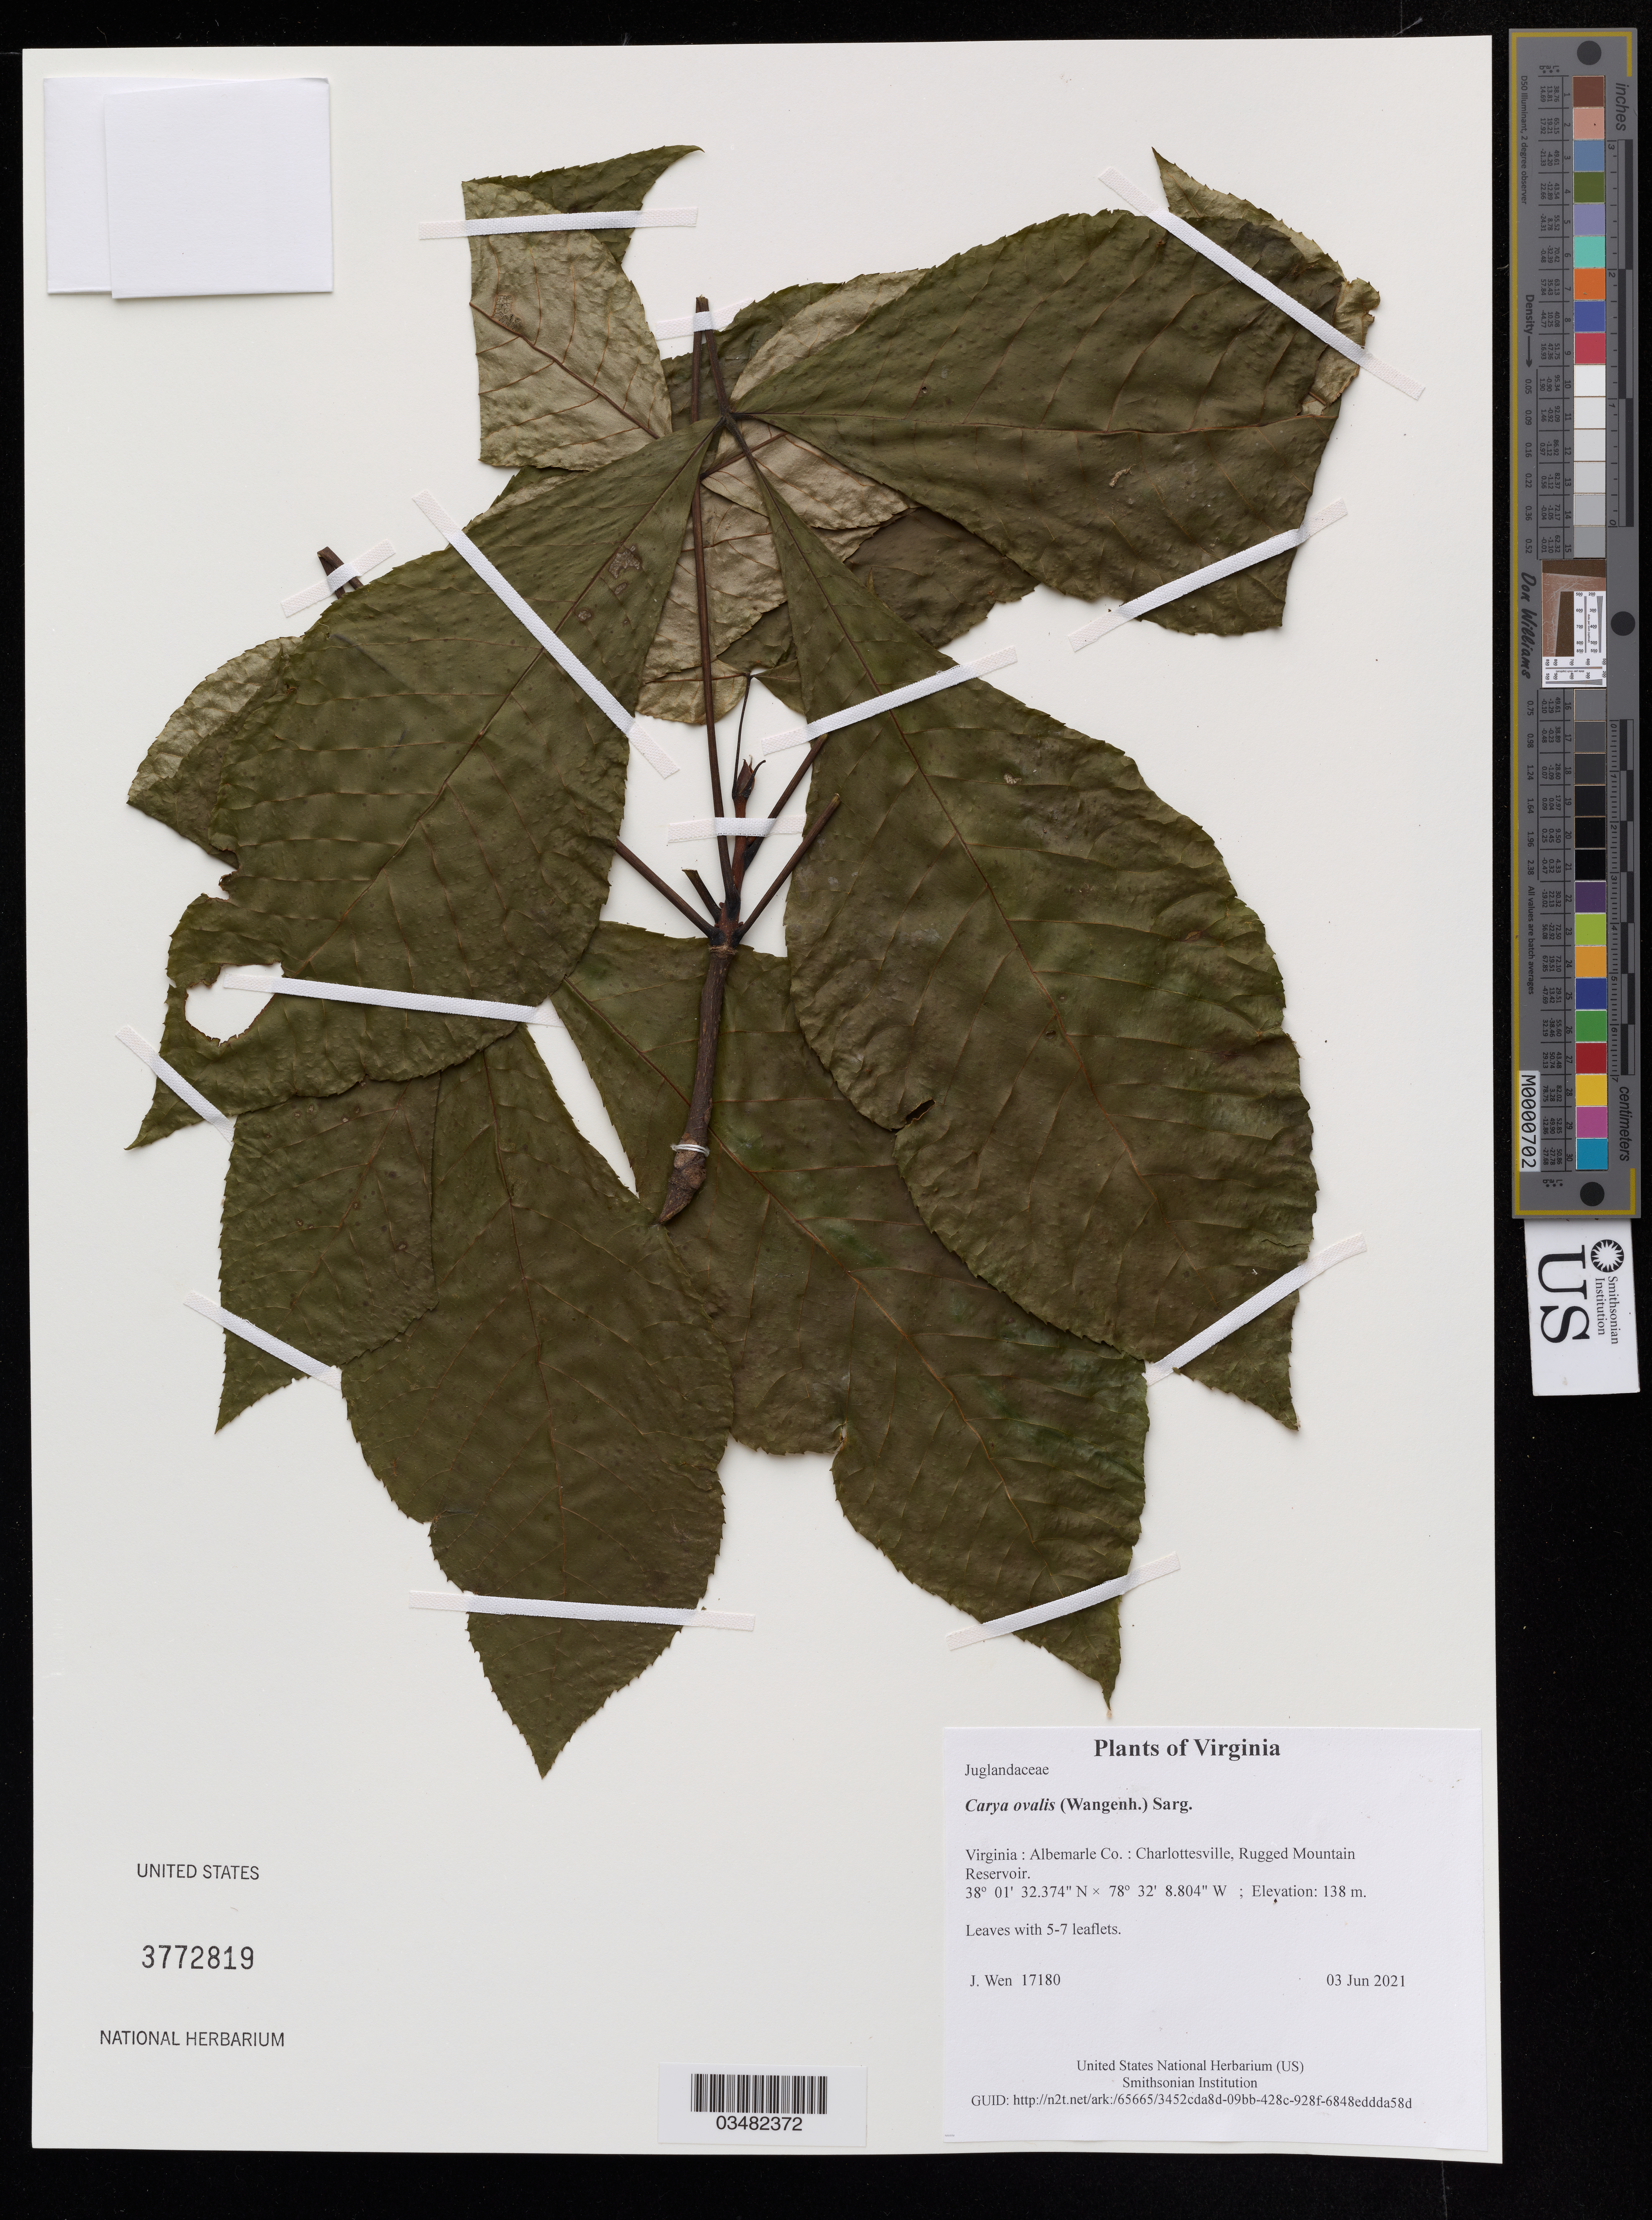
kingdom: Plantae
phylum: Tracheophyta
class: Magnoliopsida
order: Fagales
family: Juglandaceae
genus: Carya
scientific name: Carya ovalis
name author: (Wangenh.) Sarg.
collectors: J. Wen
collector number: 17180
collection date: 2021-06-03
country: United States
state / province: Virginia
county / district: Albemarle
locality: Charlottesville, Rugged Mountain Reservoir.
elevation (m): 138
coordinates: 38 01 32.374 N, 78 32 8.804 W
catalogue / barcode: US 3772819